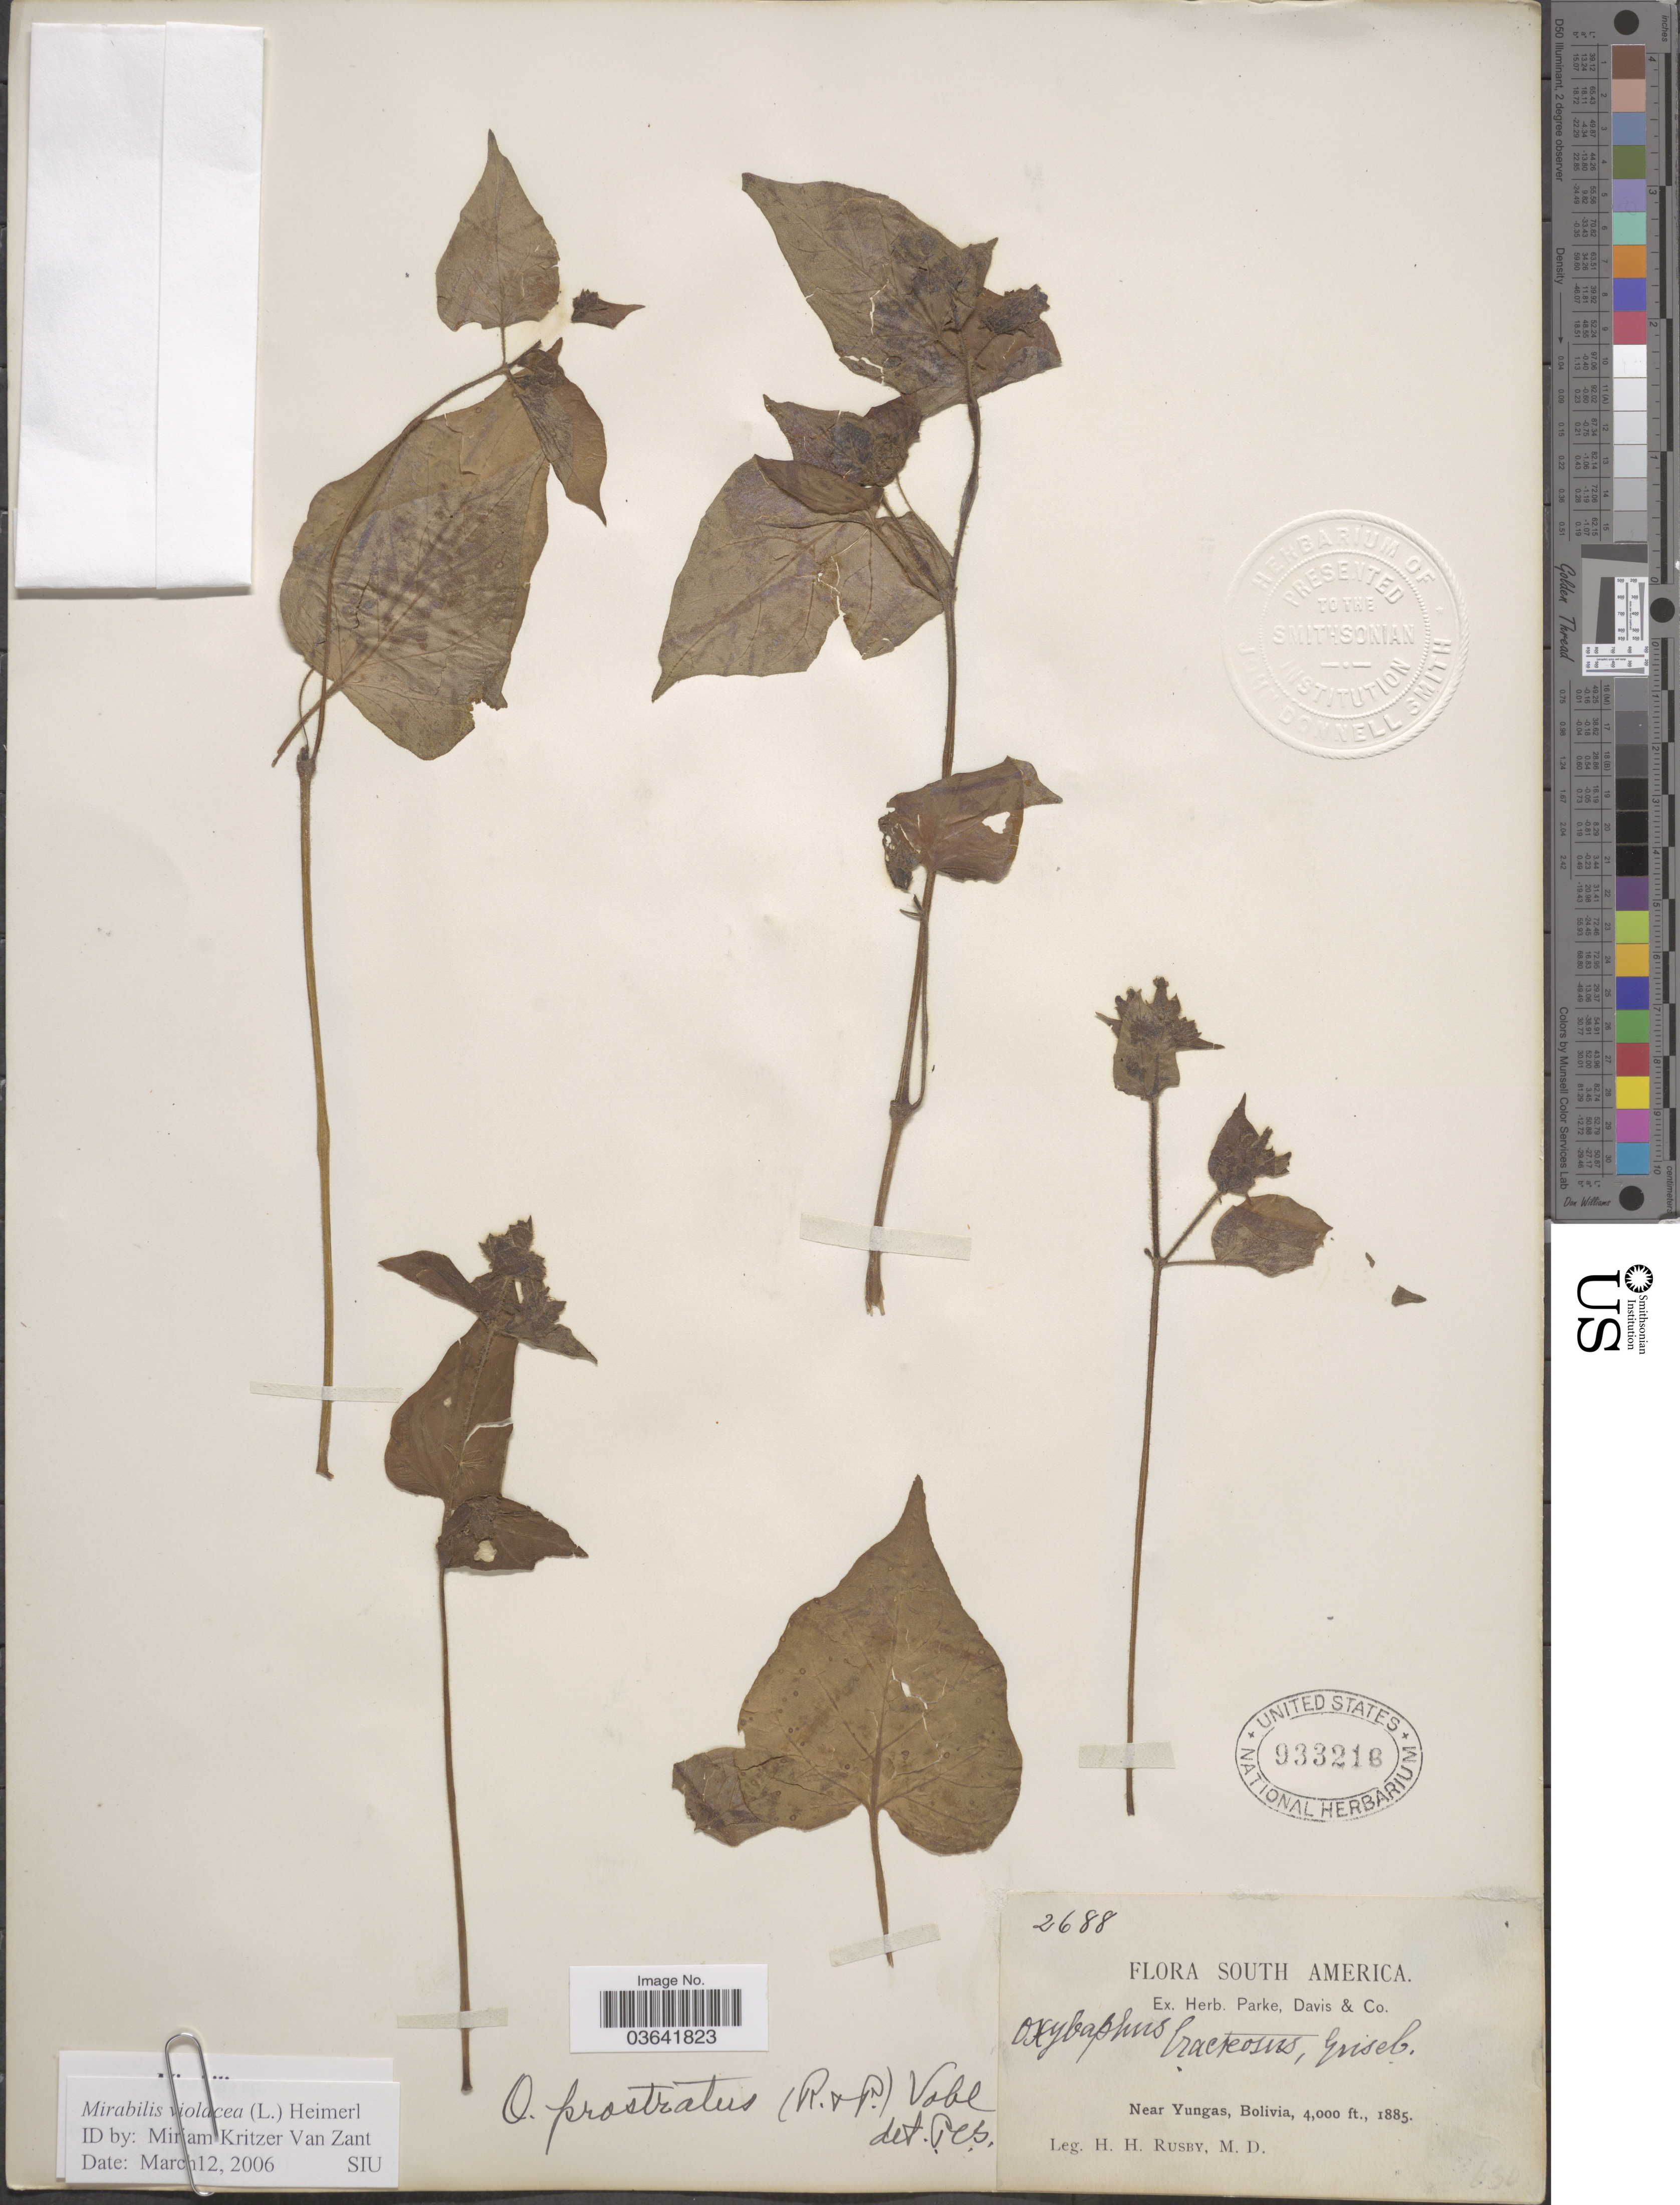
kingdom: Plantae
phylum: Tracheophyta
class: Magnoliopsida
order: Caryophyllales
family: Nyctaginaceae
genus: Mirabilis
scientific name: Mirabilis violacea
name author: (L.) Heimerl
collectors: H. H. Rusby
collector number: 2688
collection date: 1885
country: Bolivia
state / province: La Paz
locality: Near Yungas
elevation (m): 1219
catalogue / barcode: US 933218